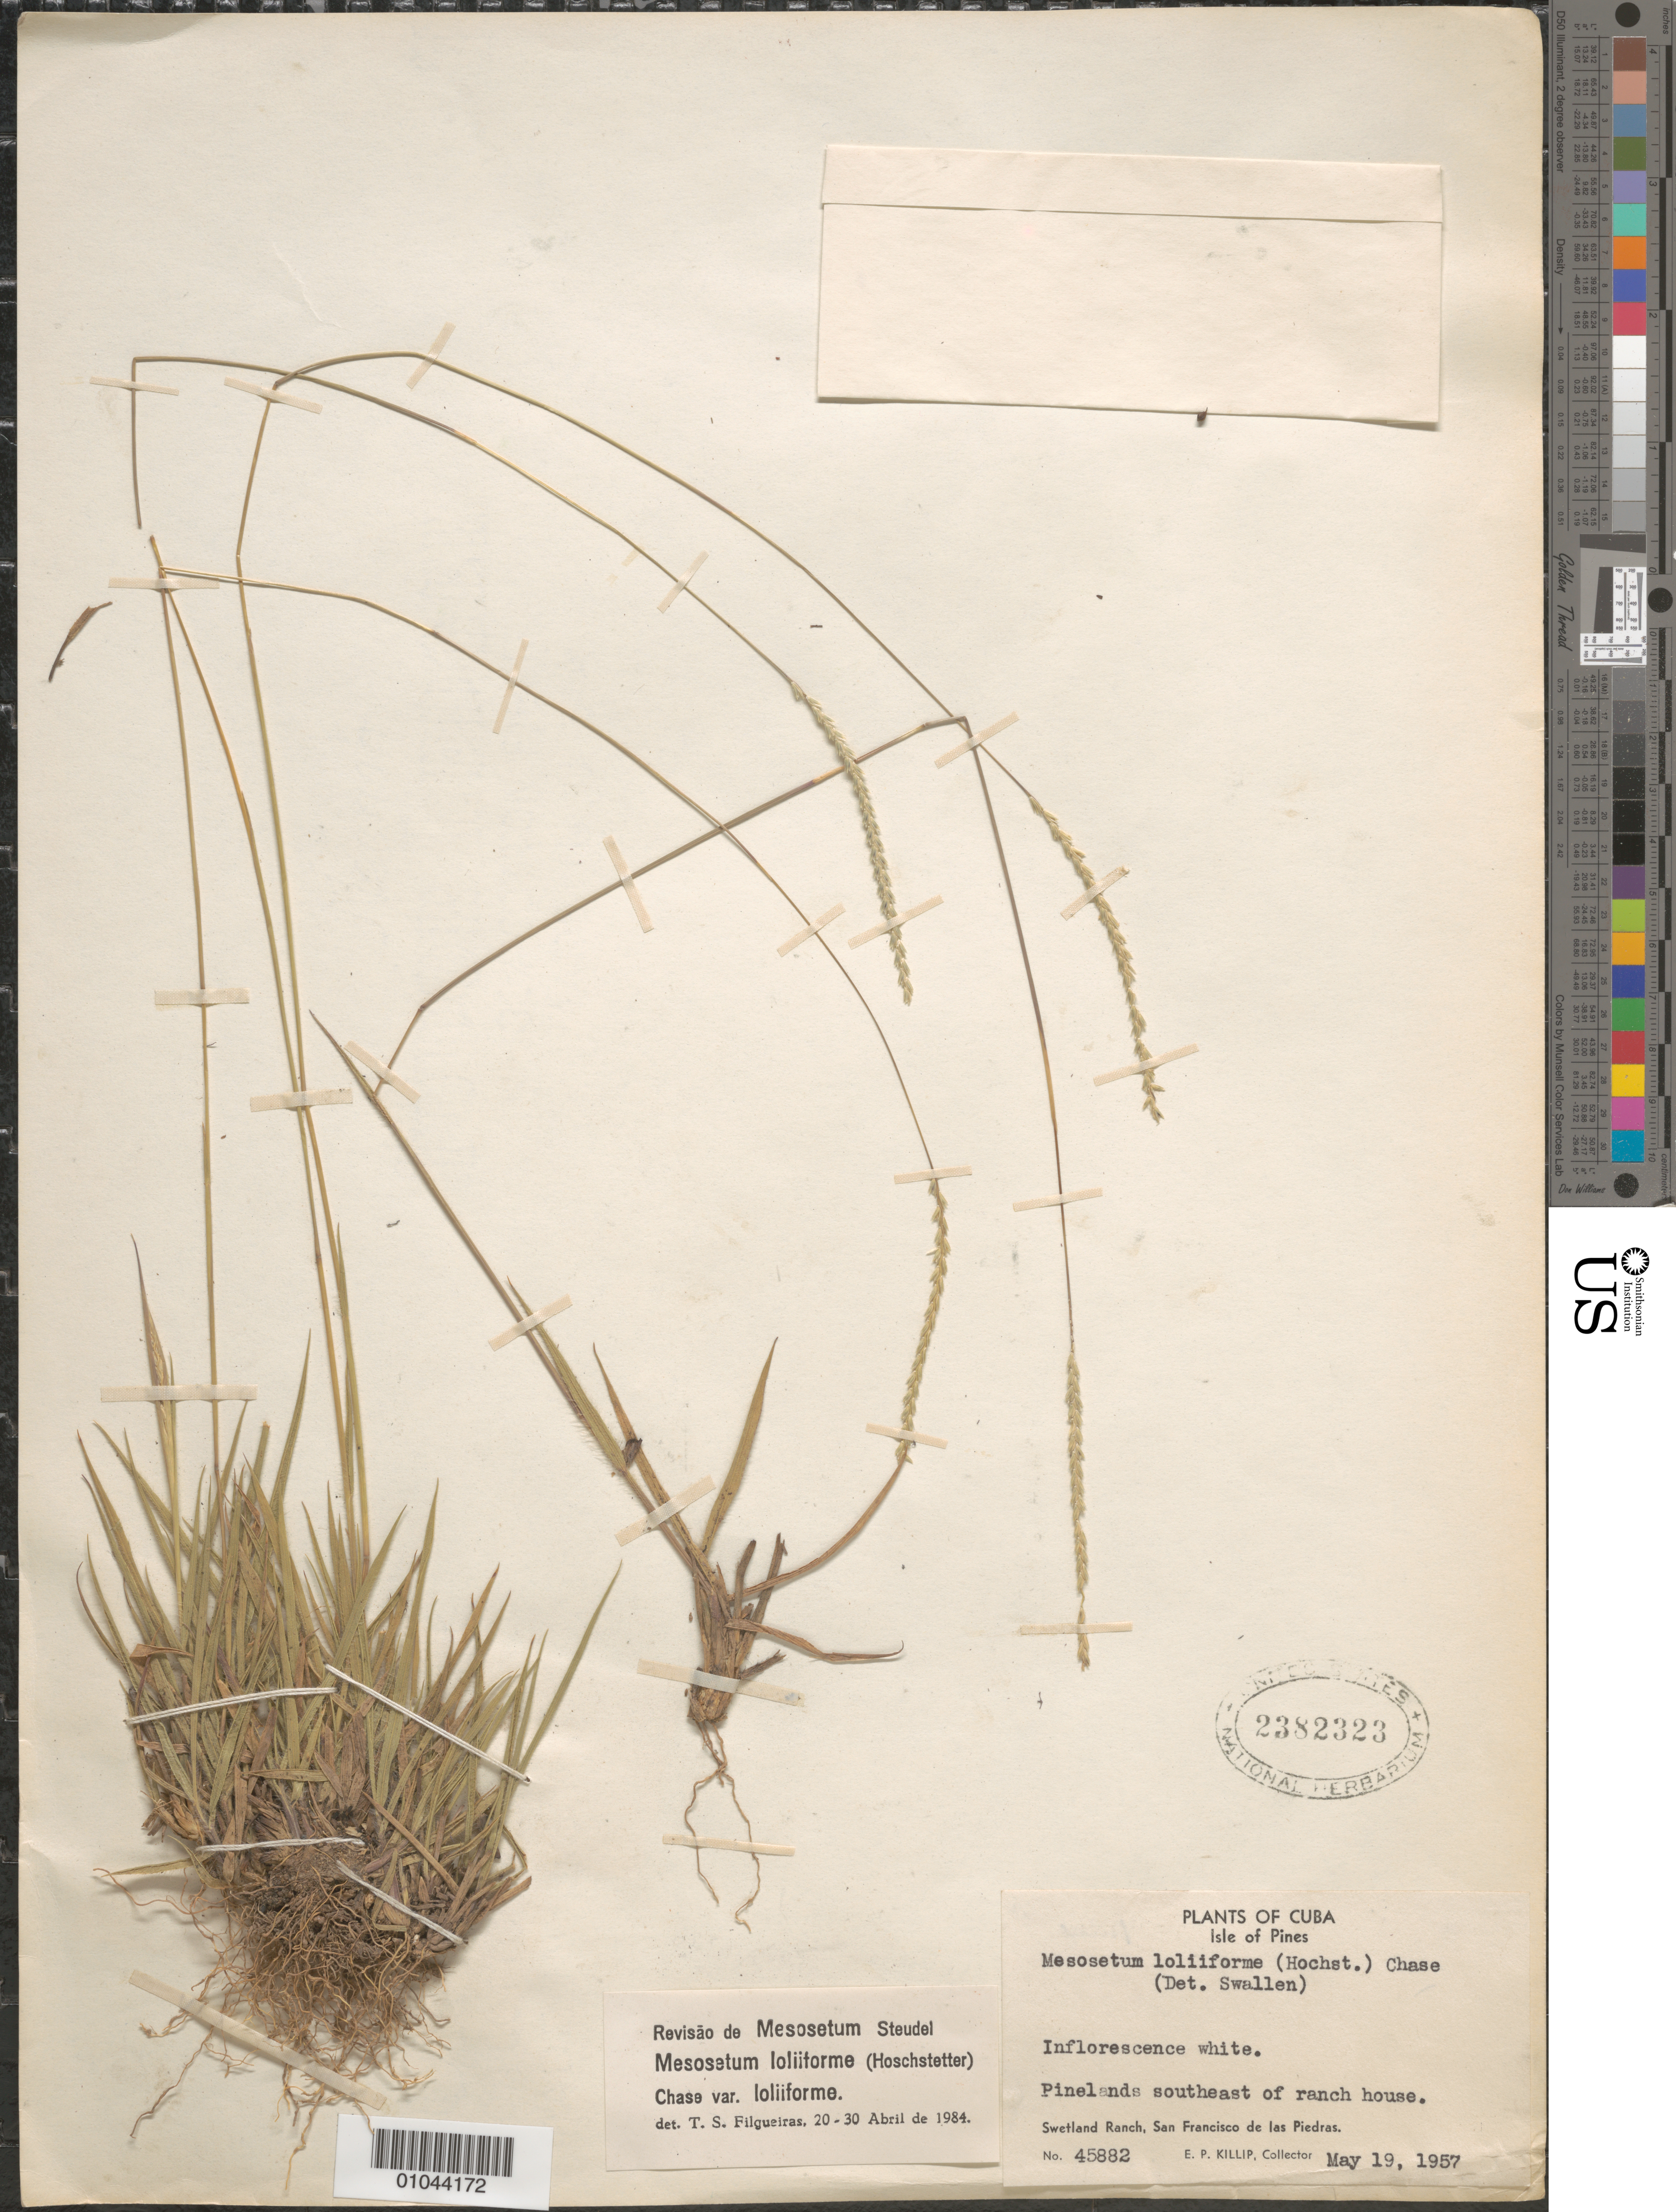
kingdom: Plantae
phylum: Tracheophyta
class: Liliopsida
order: Poales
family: Poaceae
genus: Mesosetum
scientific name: Mesosetum loliiforme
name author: (Hochst. ex Steud.) Chase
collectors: E. P. Killip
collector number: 45882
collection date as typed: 19 May 1957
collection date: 1957-05-19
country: Cuba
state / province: Isla de la Juventud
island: Isla de la Juventud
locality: Swetland Ranch, San Francisco de las Piedras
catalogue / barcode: US 2382323